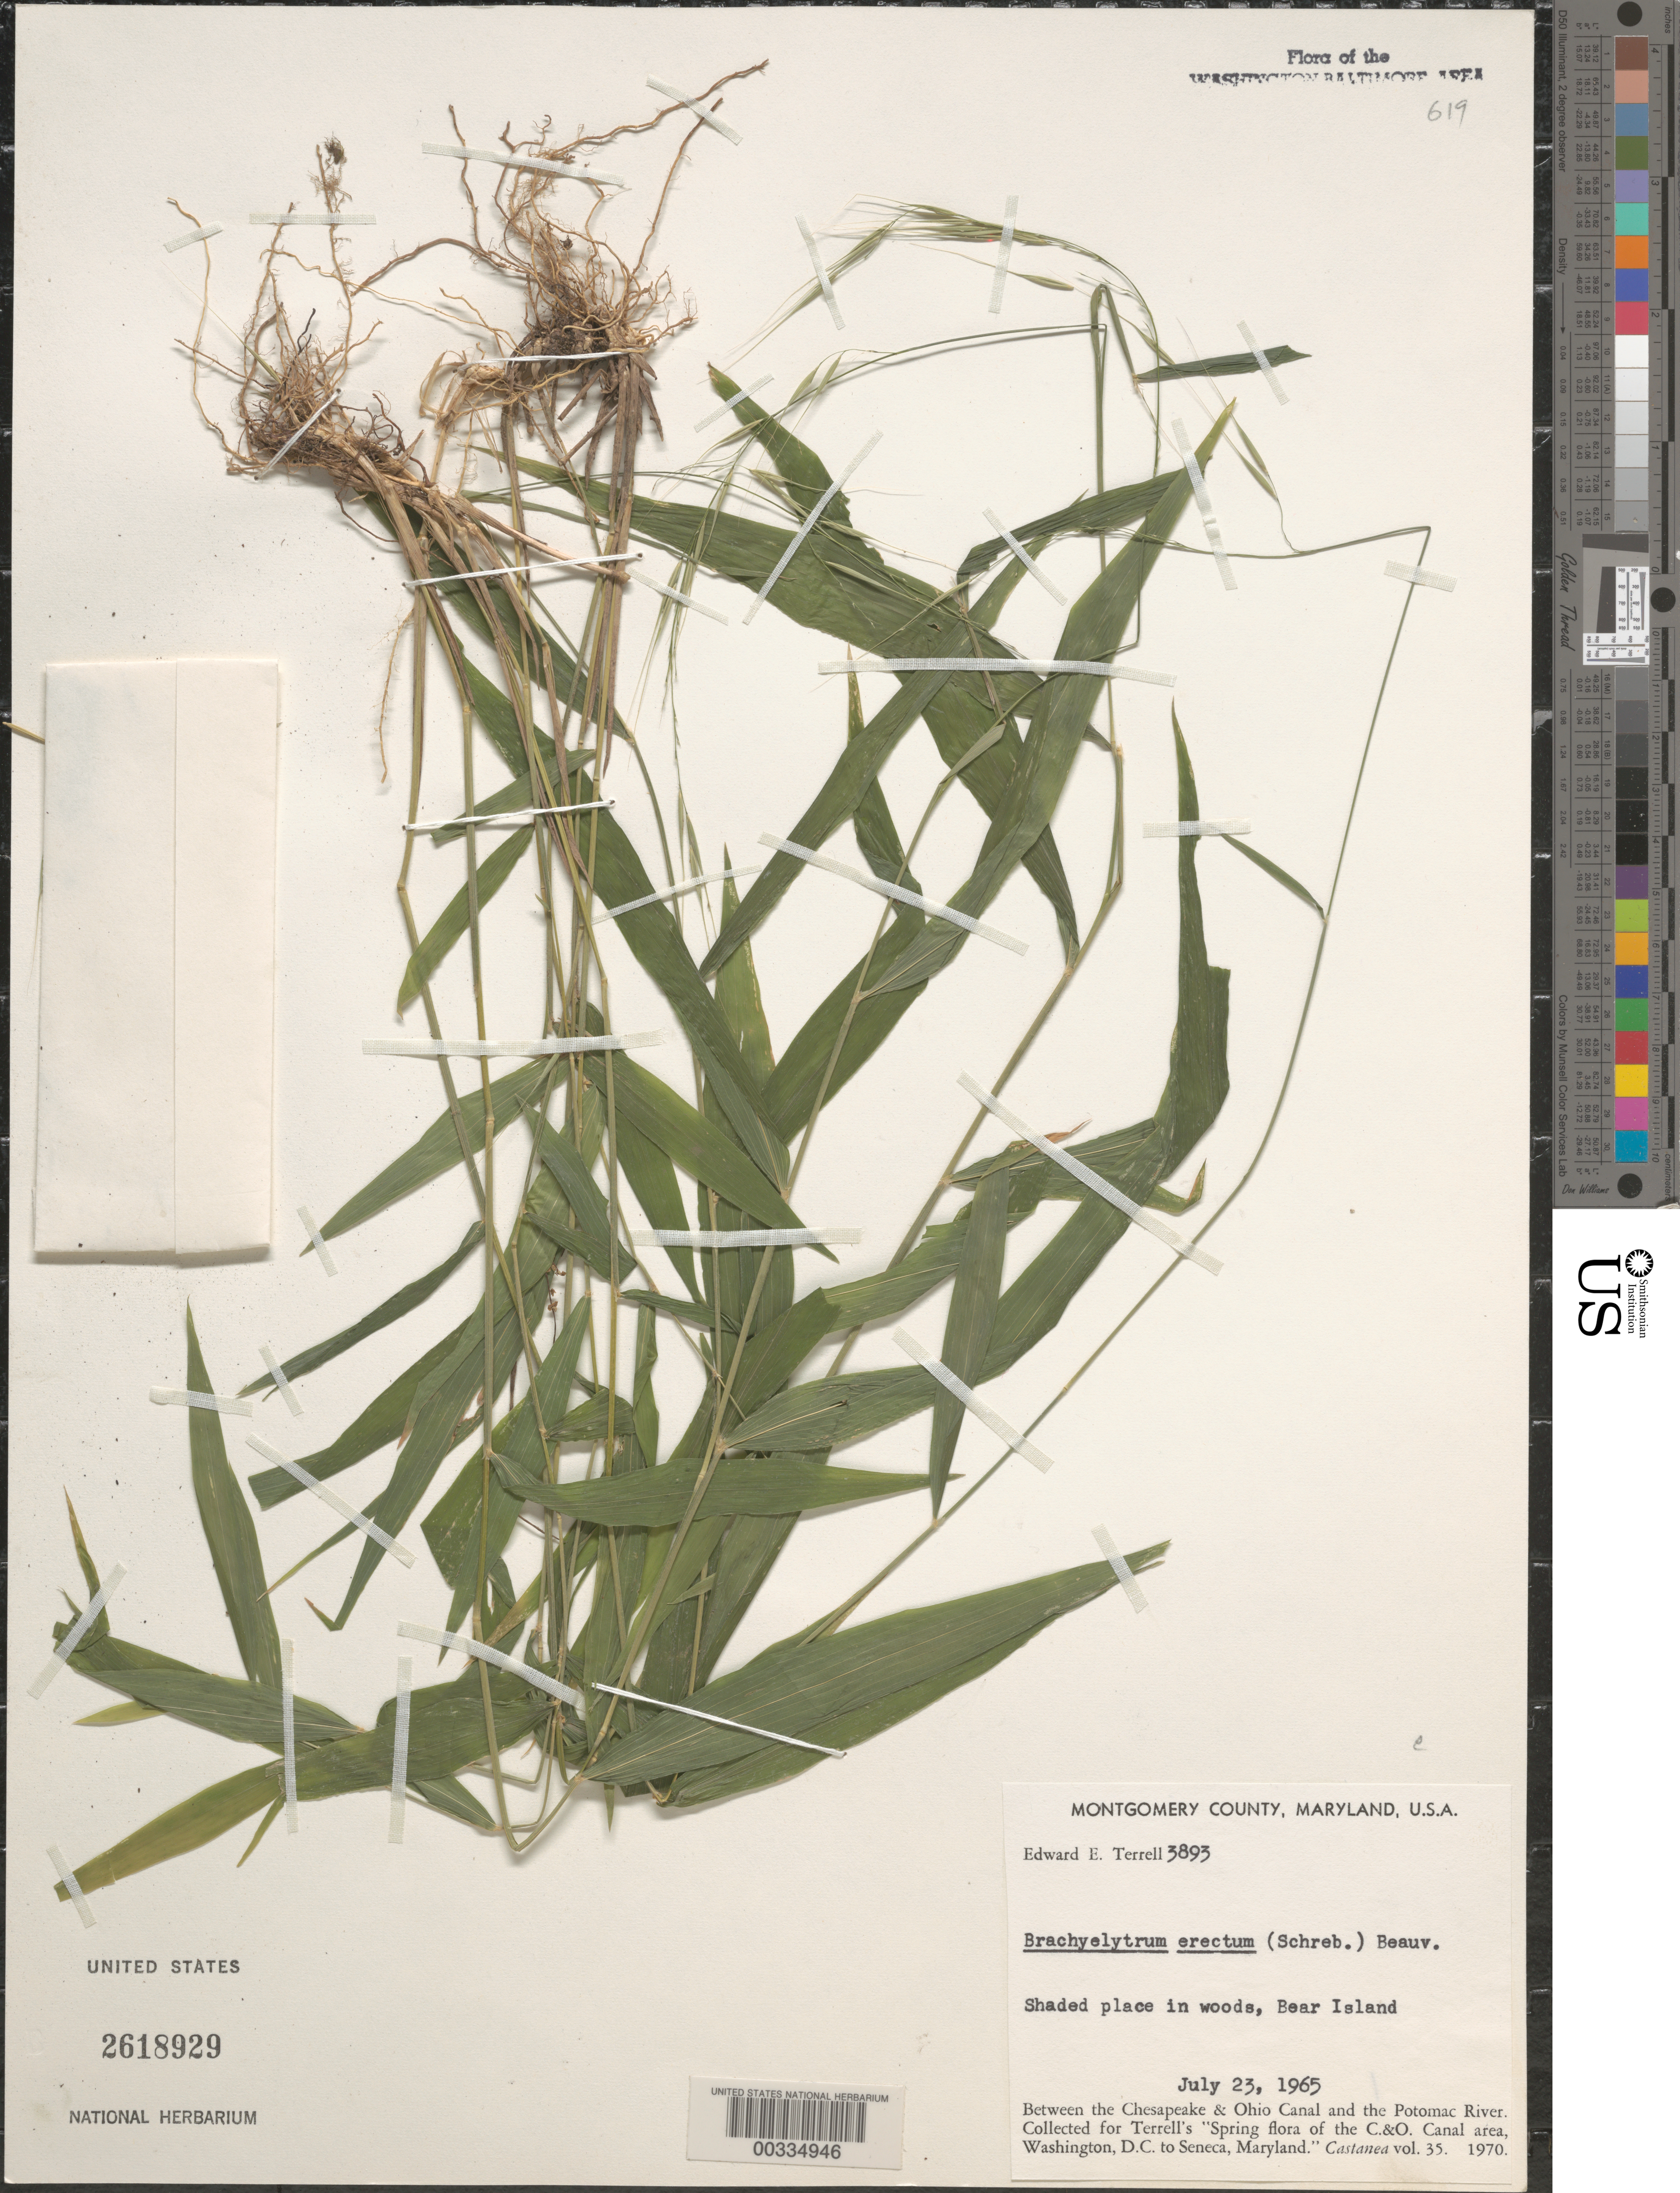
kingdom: Plantae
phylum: Tracheophyta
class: Liliopsida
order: Poales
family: Poaceae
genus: Brachyelytrum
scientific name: Brachyelytrum erectum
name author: (Schreb.) P. Beauv.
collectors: E. E. Terrell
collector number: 3893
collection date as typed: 23 Jul 1965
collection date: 1965-07-23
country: United States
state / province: Maryland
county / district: Montgomery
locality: Bear Island C. & O. Canal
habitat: Shaded place in woods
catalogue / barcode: US 2618929